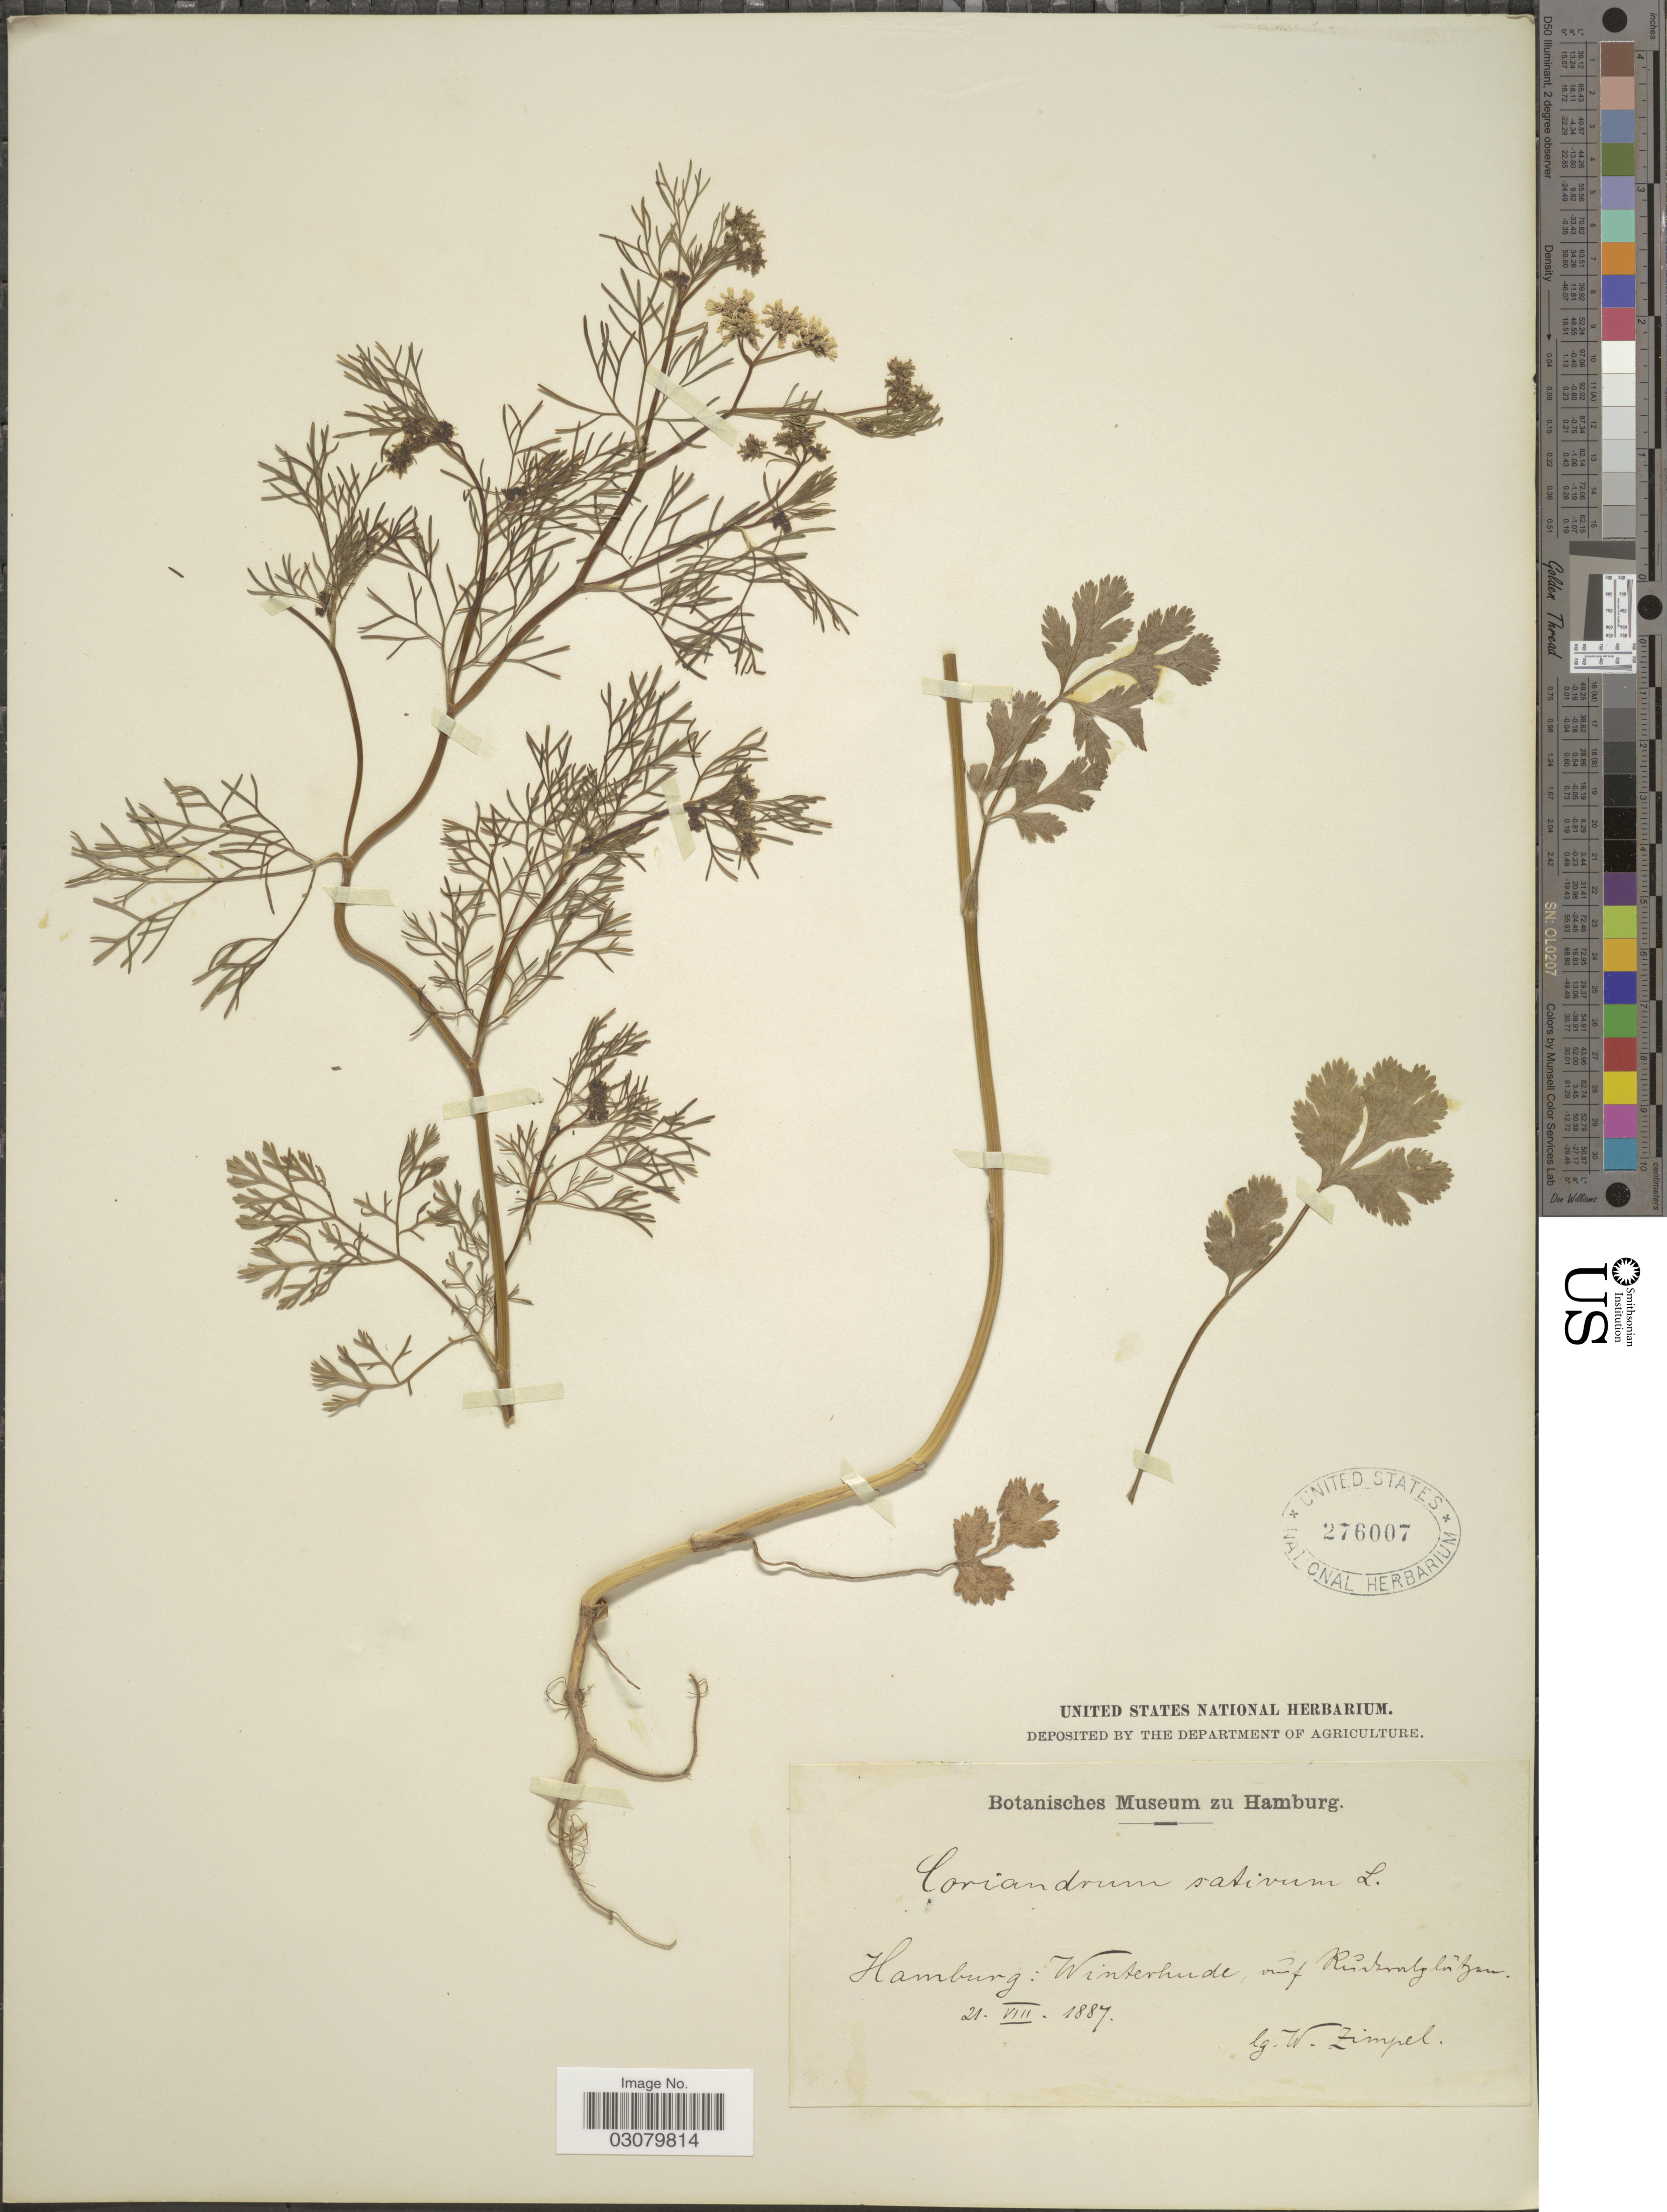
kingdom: Plantae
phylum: Tracheophyta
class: Magnoliopsida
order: Apiales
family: Apiaceae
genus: Coriandrum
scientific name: Coriandrum sativum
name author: L.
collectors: W. Zimpel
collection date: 1887-08-21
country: Germany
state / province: Hamburg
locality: Winterhude, auf [illegible text]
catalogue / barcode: US 276007